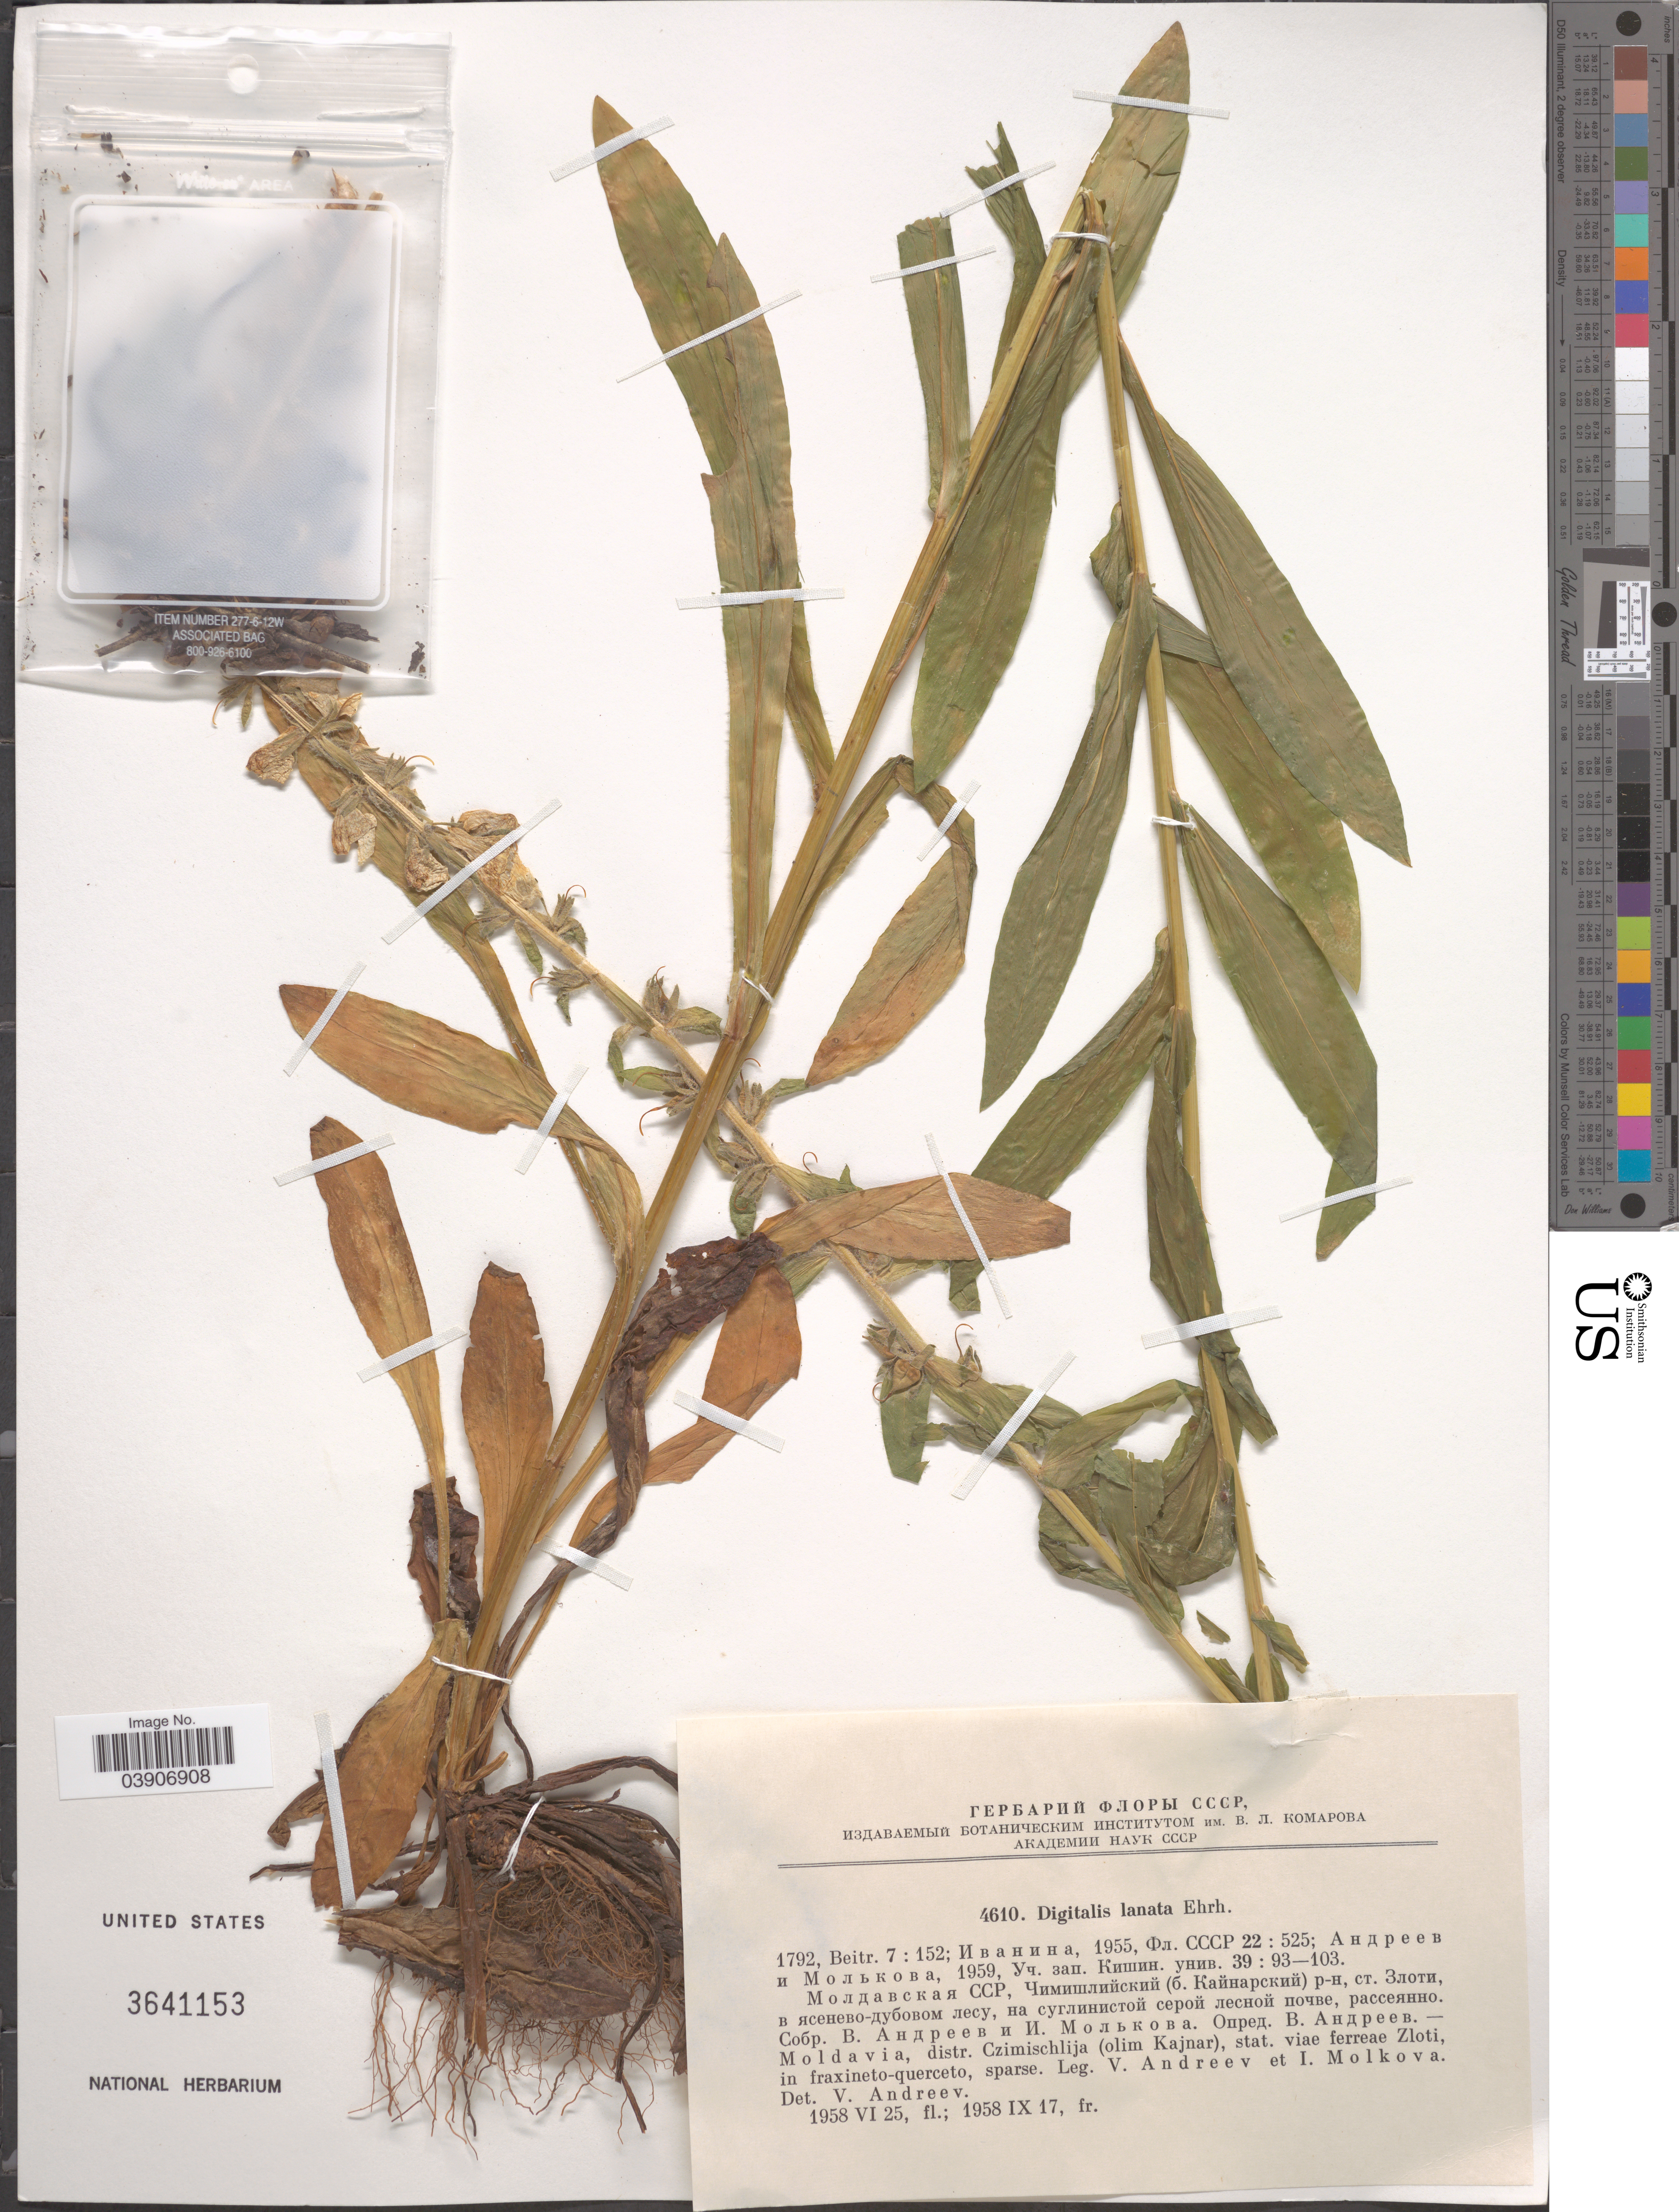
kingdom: Plantae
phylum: Tracheophyta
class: Magnoliopsida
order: Lamiales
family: Plantaginaceae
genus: Digitalis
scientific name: Digitalis lanata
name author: Ehrh.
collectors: V. Andreev & I. Molkova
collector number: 4610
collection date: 1958-06-25/1958-09-17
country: Moldova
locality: Moldavia, distr. Czimischlija (olim Kajnar), stat. viae ferreae Zloti, in fraxineto-querceto, sparse.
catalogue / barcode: US 3641153